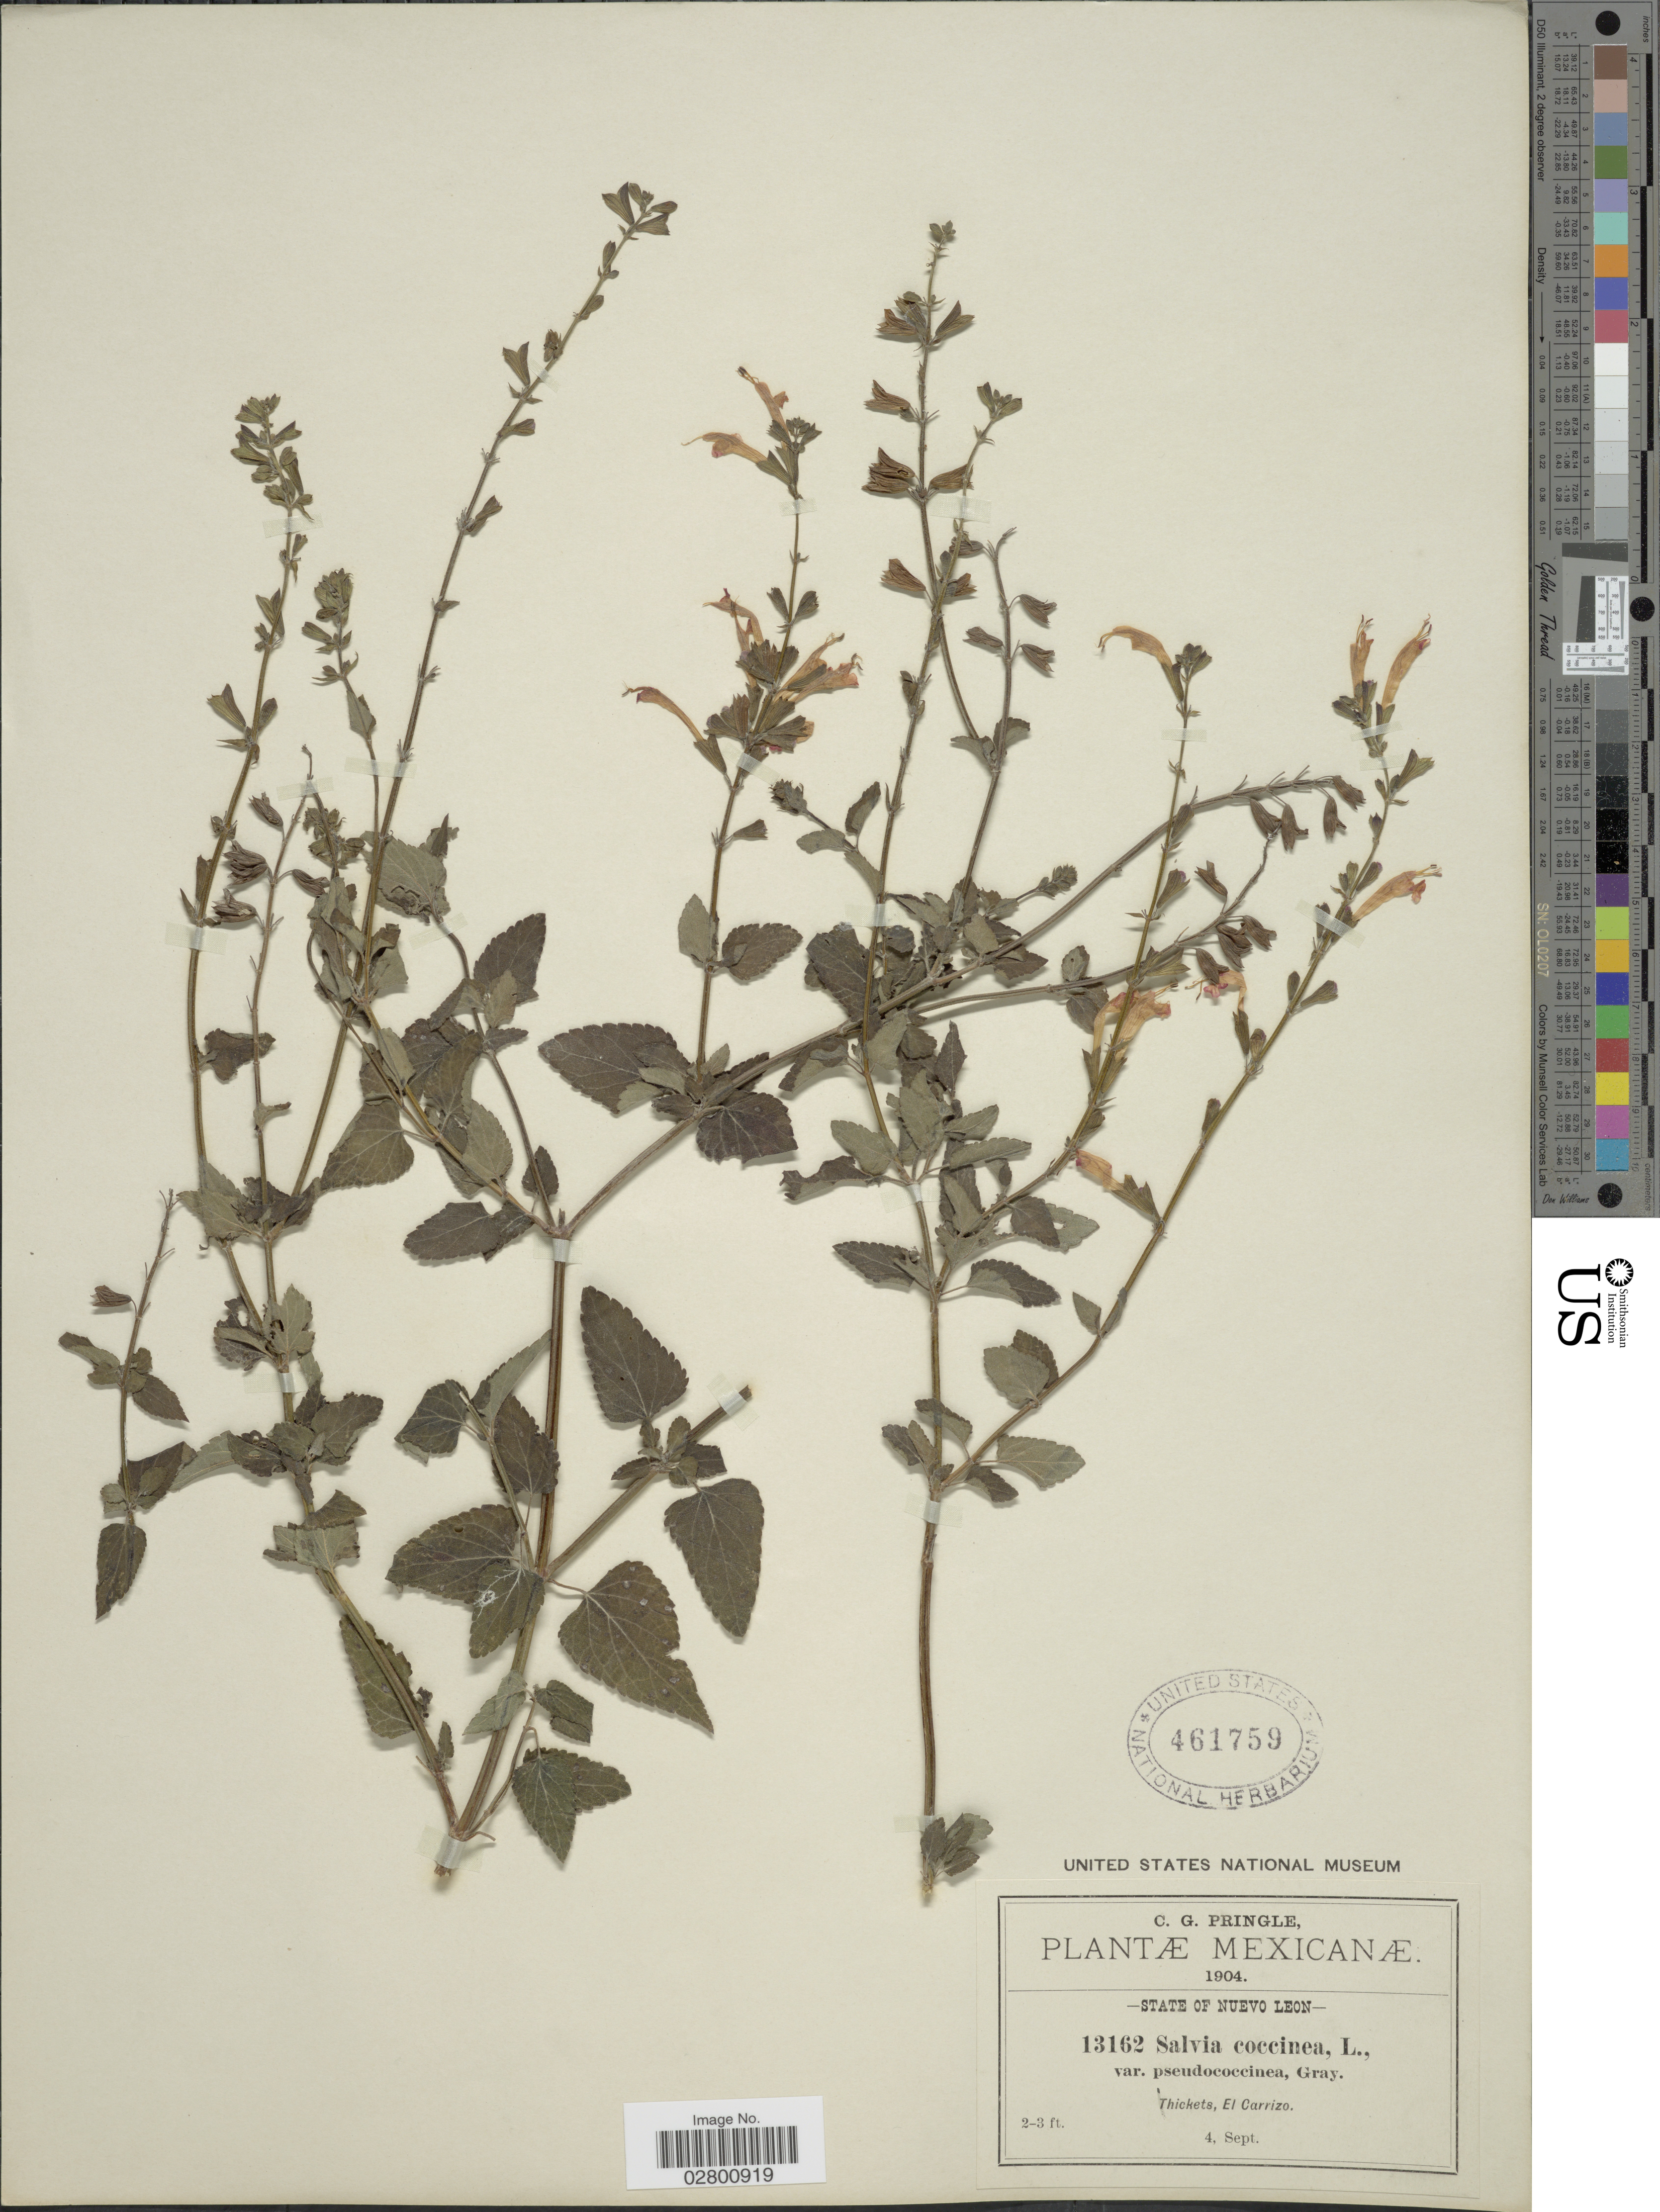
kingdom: Plantae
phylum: Tracheophyta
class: Magnoliopsida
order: Lamiales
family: Lamiaceae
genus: Salvia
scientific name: Salvia coccinea 'Naples Lavender'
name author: L. f. ex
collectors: C. G. Pringle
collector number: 13162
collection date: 1904-09-04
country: Mexico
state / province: Nuevo León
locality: Thickets, El Carrizo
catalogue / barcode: US 461759